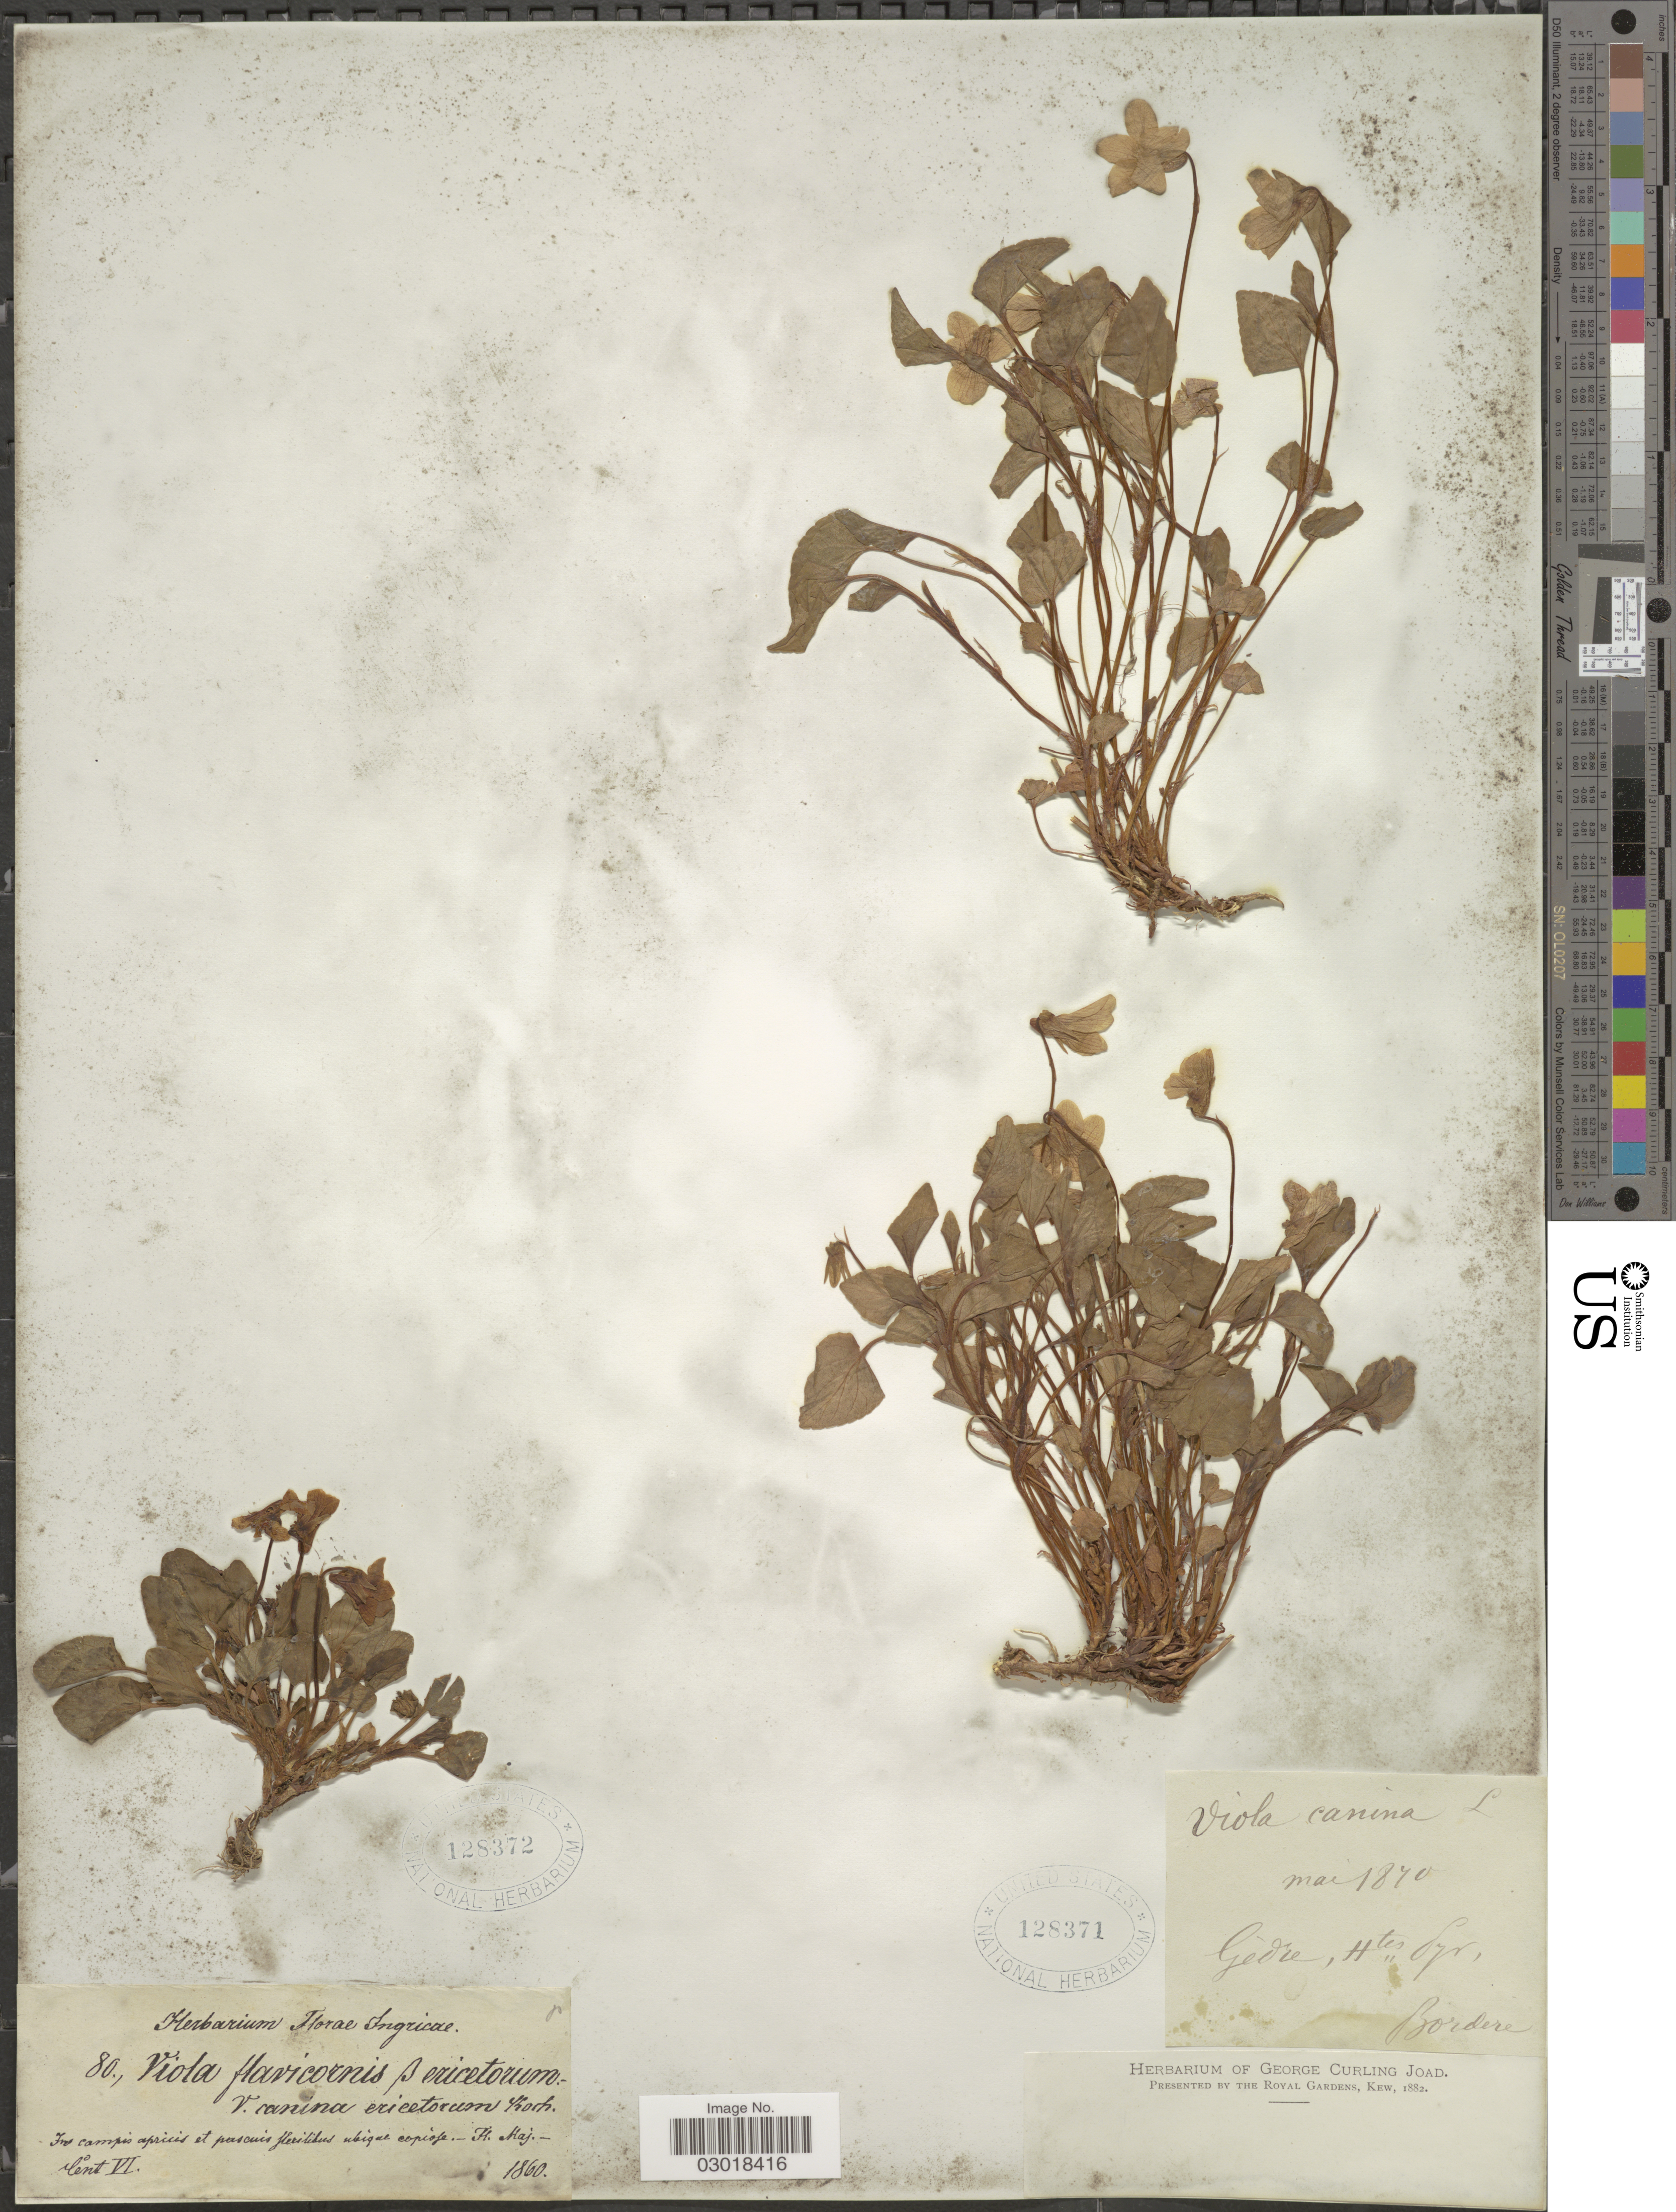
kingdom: Plantae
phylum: Tracheophyta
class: Magnoliopsida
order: Malpighiales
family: Violaceae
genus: Viola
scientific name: Viola canina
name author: L.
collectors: ex herb. Florae Ingricae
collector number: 80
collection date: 1860-05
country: Italy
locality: Ingricae. In campis arpicis et pascuis fleribus ubique copiofe. Cent VI. [unsure placement] [interpreted]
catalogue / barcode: US 128372-3